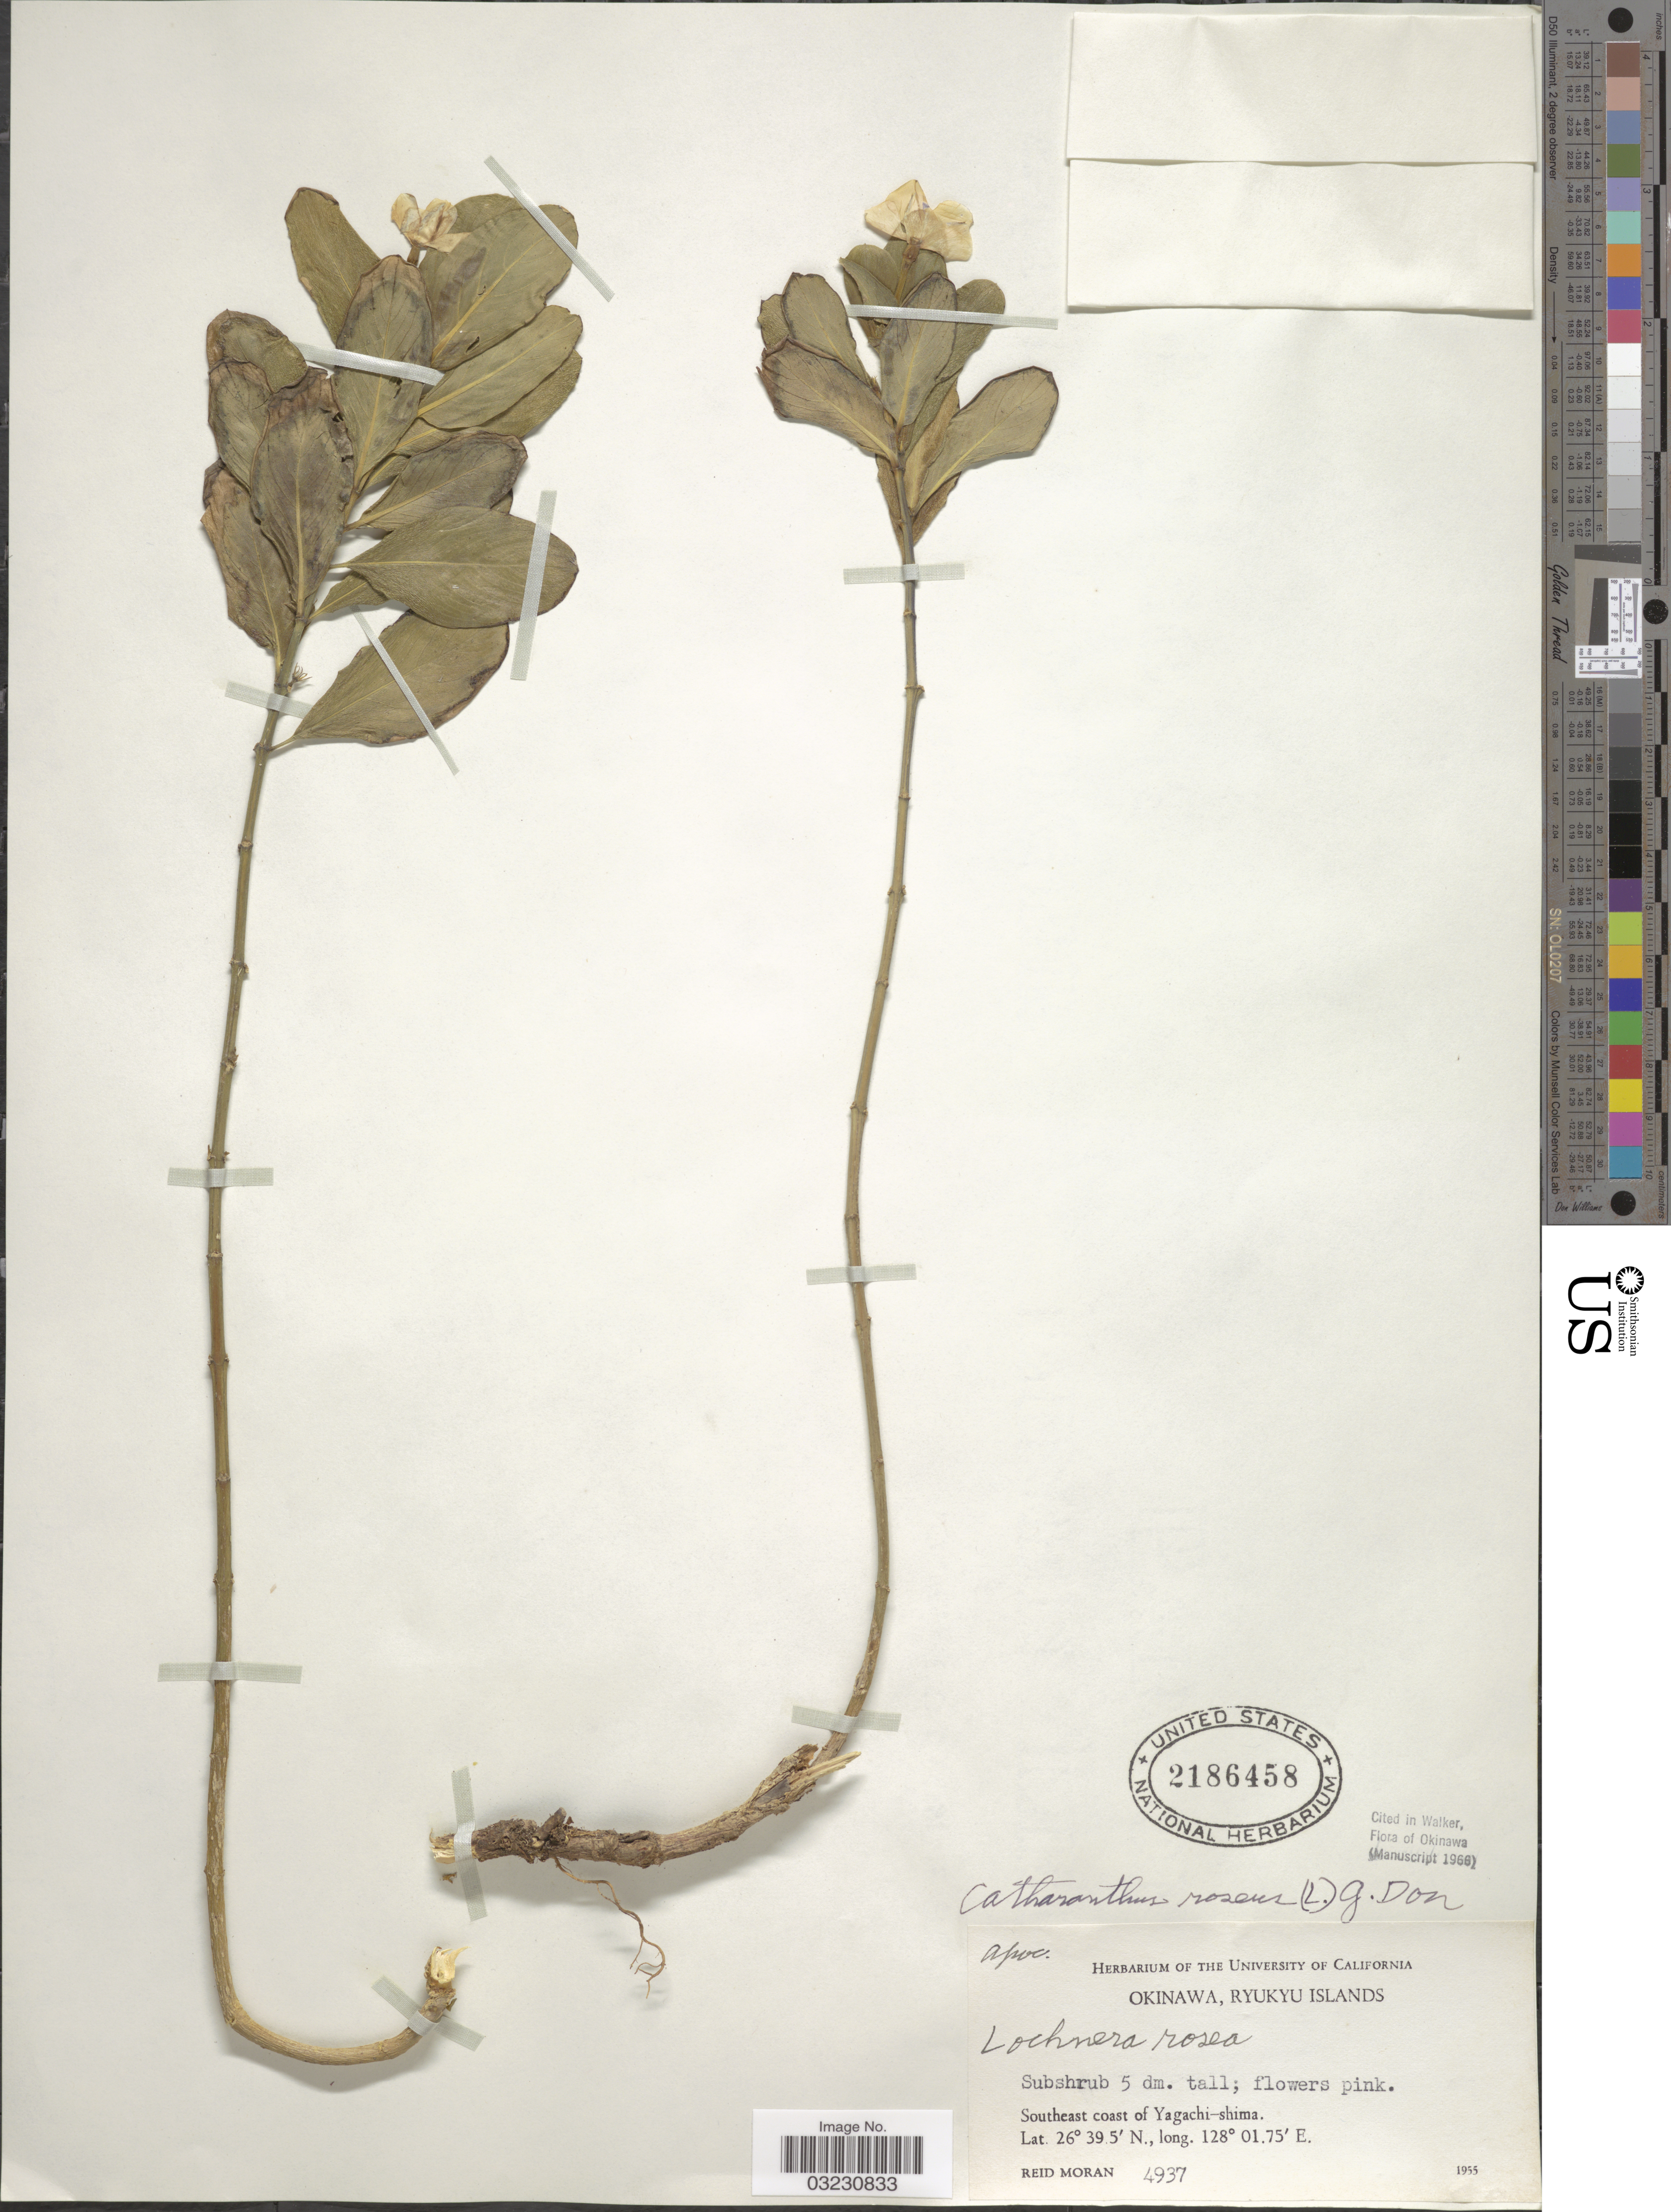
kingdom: Plantae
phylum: Tracheophyta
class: Magnoliopsida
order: Gentianales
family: Apocynaceae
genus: Catharanthus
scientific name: Catharanthus roseus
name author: (L.) G. Don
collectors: R. Moran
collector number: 4937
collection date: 1955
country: Japan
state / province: Okinawa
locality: Ryukyu Islands. Southeast coast of Yagachi-shima.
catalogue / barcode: US 2186458